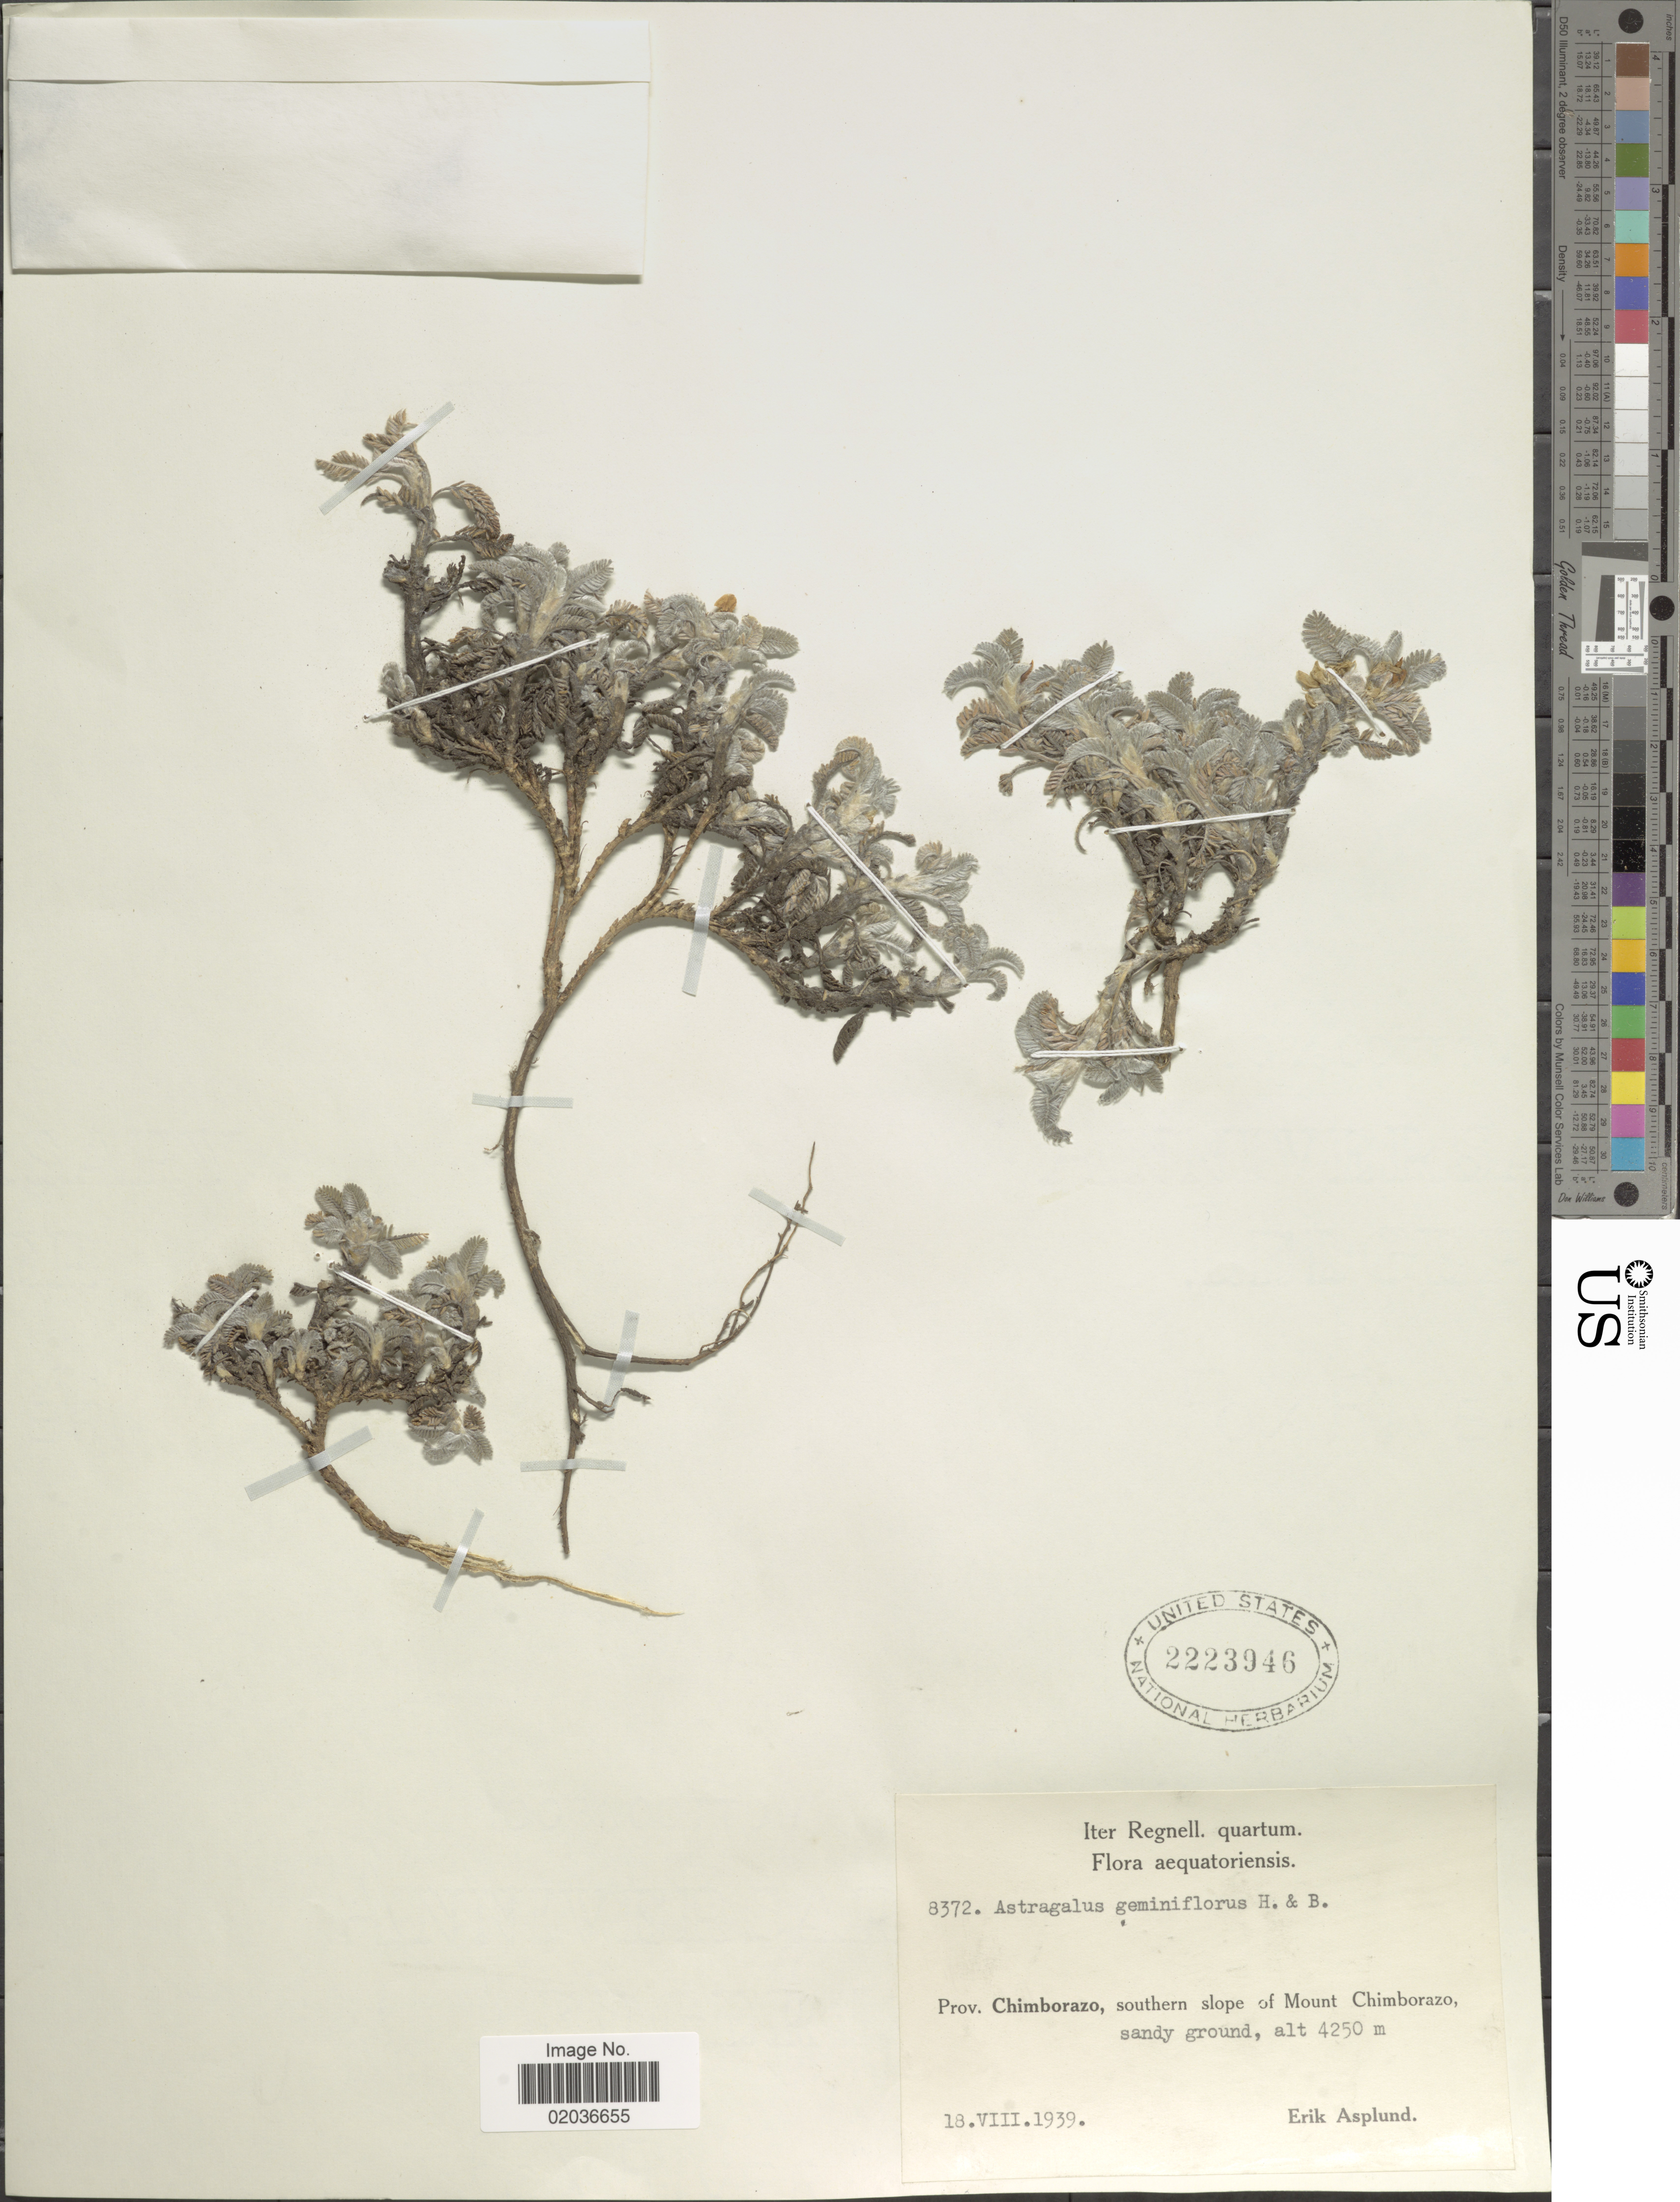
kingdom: Plantae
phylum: Tracheophyta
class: Magnoliopsida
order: Fabales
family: Fabaceae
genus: Astragalus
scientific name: Astragalus geminiflorus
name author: Bonpl.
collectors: E. Asplund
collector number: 8372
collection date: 1939-08-18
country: Ecuador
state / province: Chimborazo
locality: Prov. Chimborazo, southern slope of Mount Chimborazo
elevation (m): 4250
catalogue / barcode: US 2223946